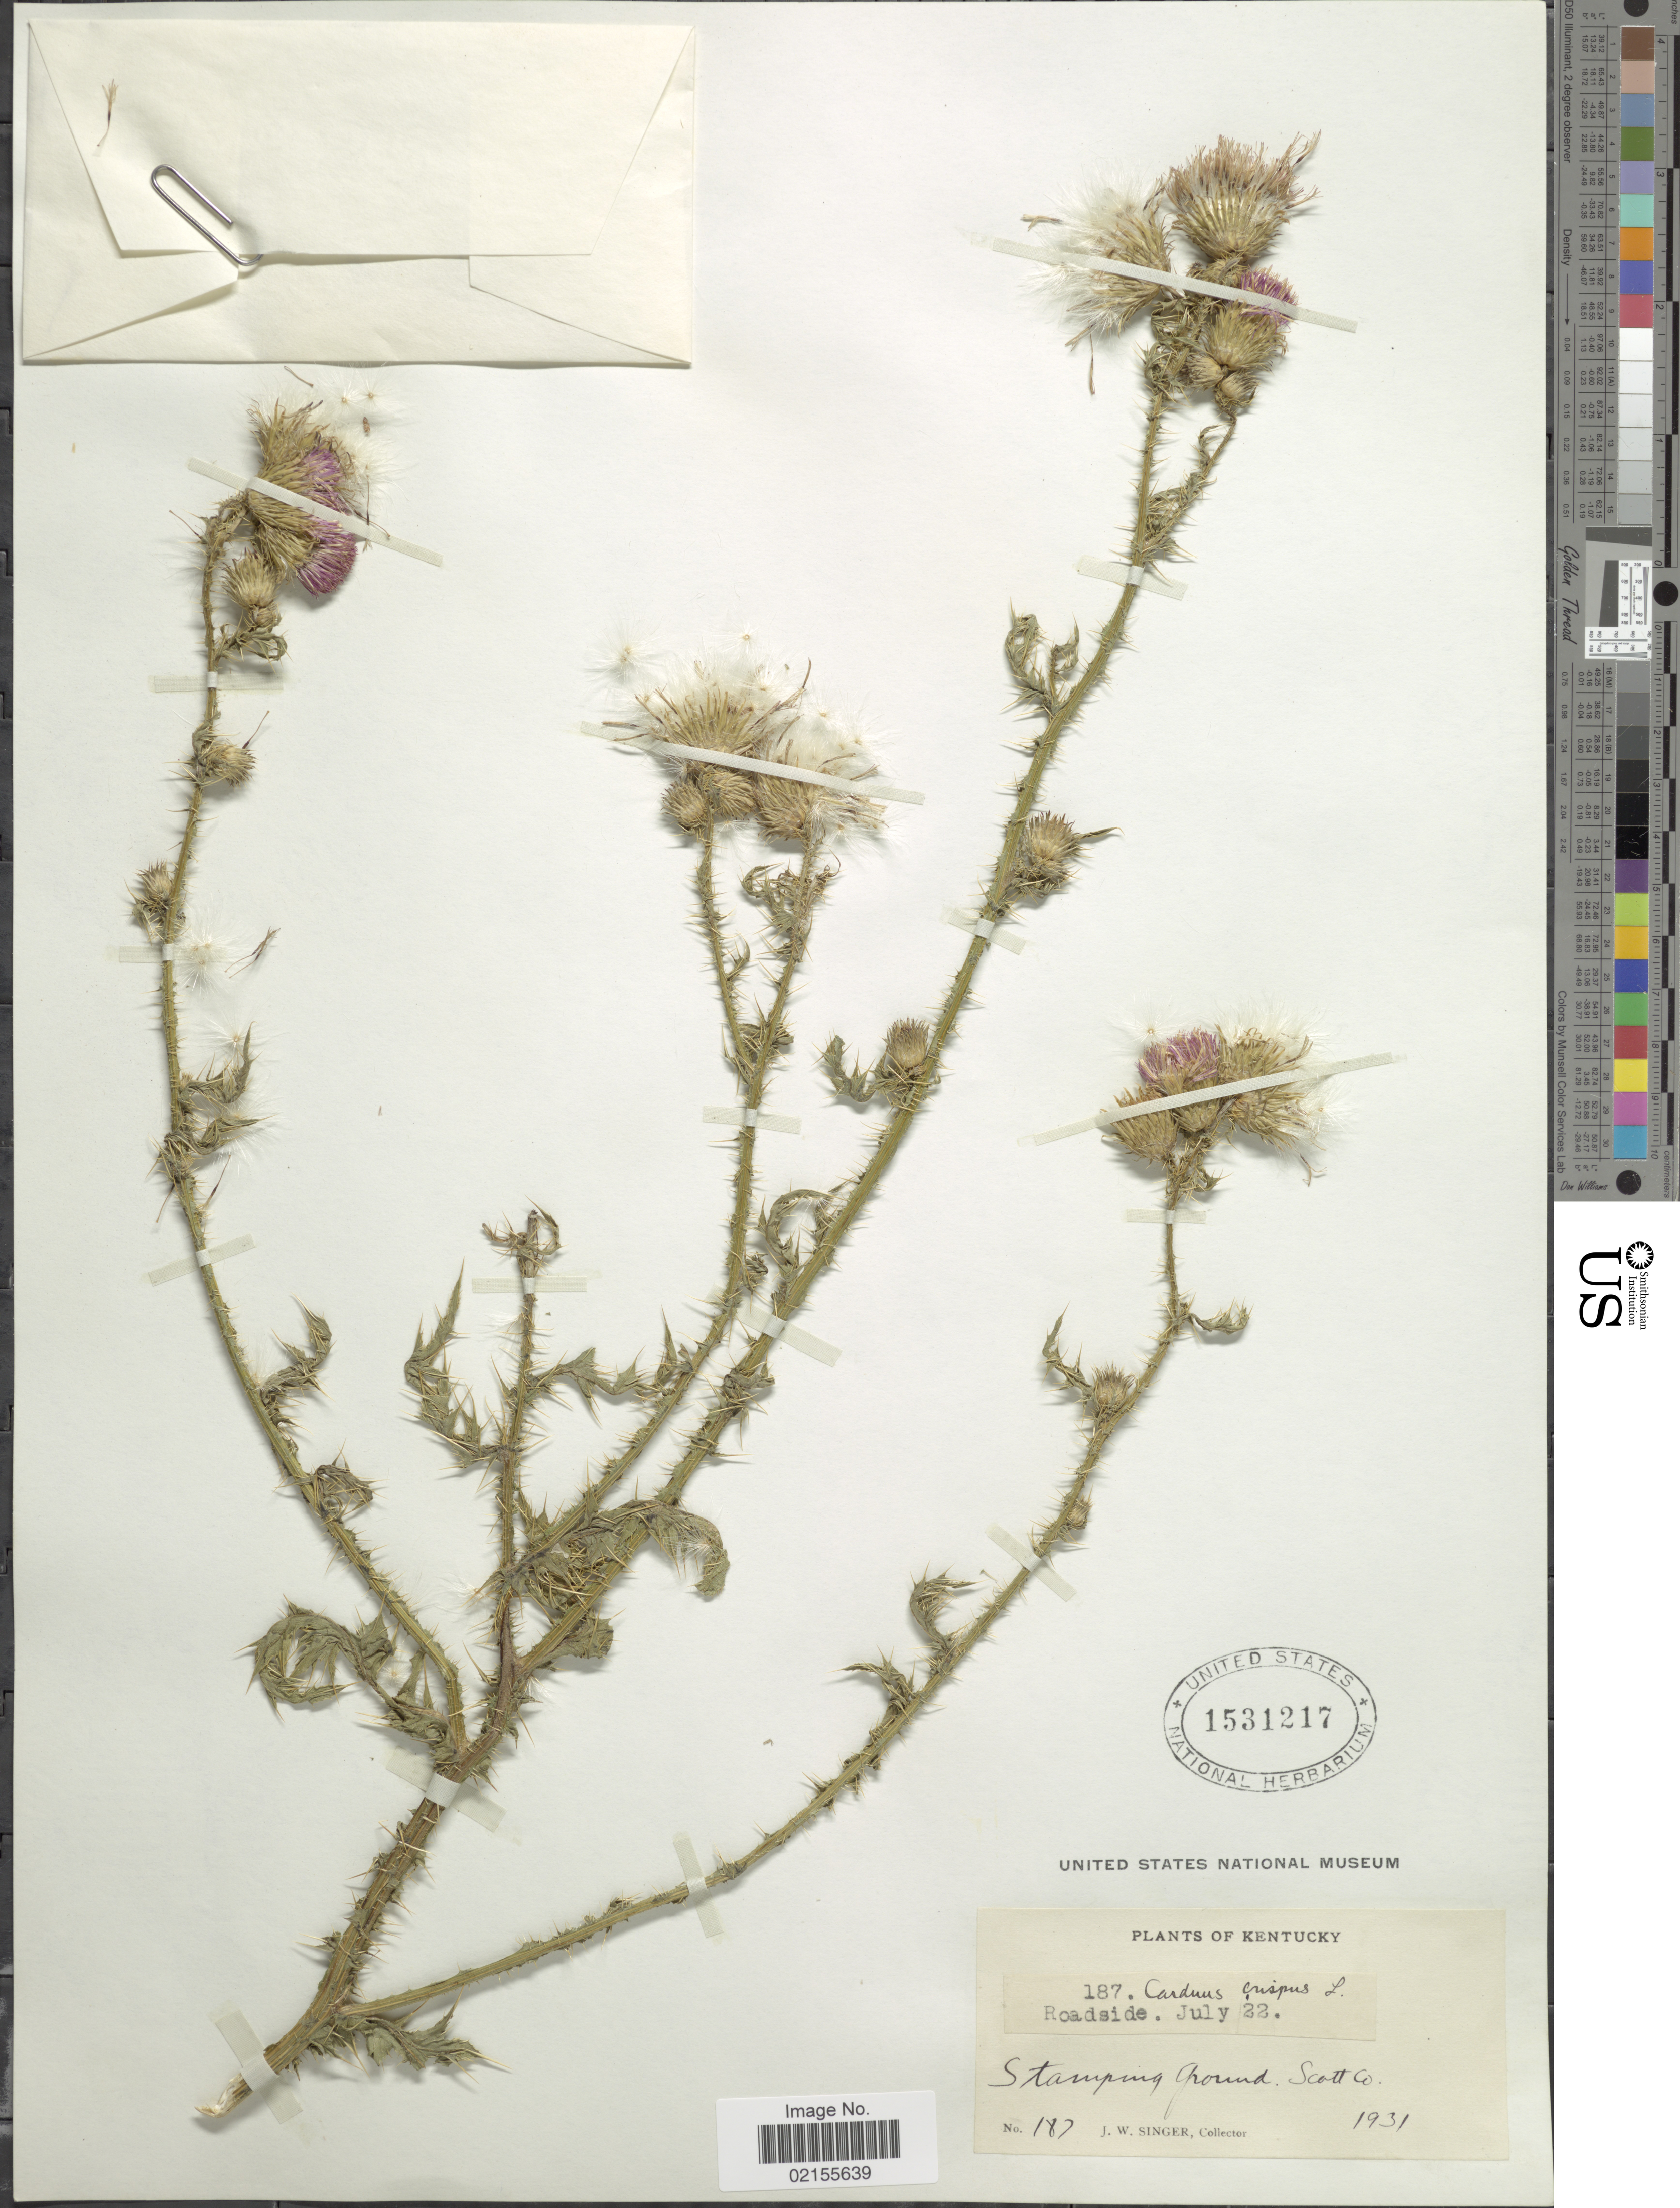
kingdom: Plantae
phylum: Tracheophyta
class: Magnoliopsida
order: Asterales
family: Asteraceae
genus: Carduus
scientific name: Carduus crispus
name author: L.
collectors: J. EW. Singer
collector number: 187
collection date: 1931-07-22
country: United States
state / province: Kentucky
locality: Roadside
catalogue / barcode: US 1531217